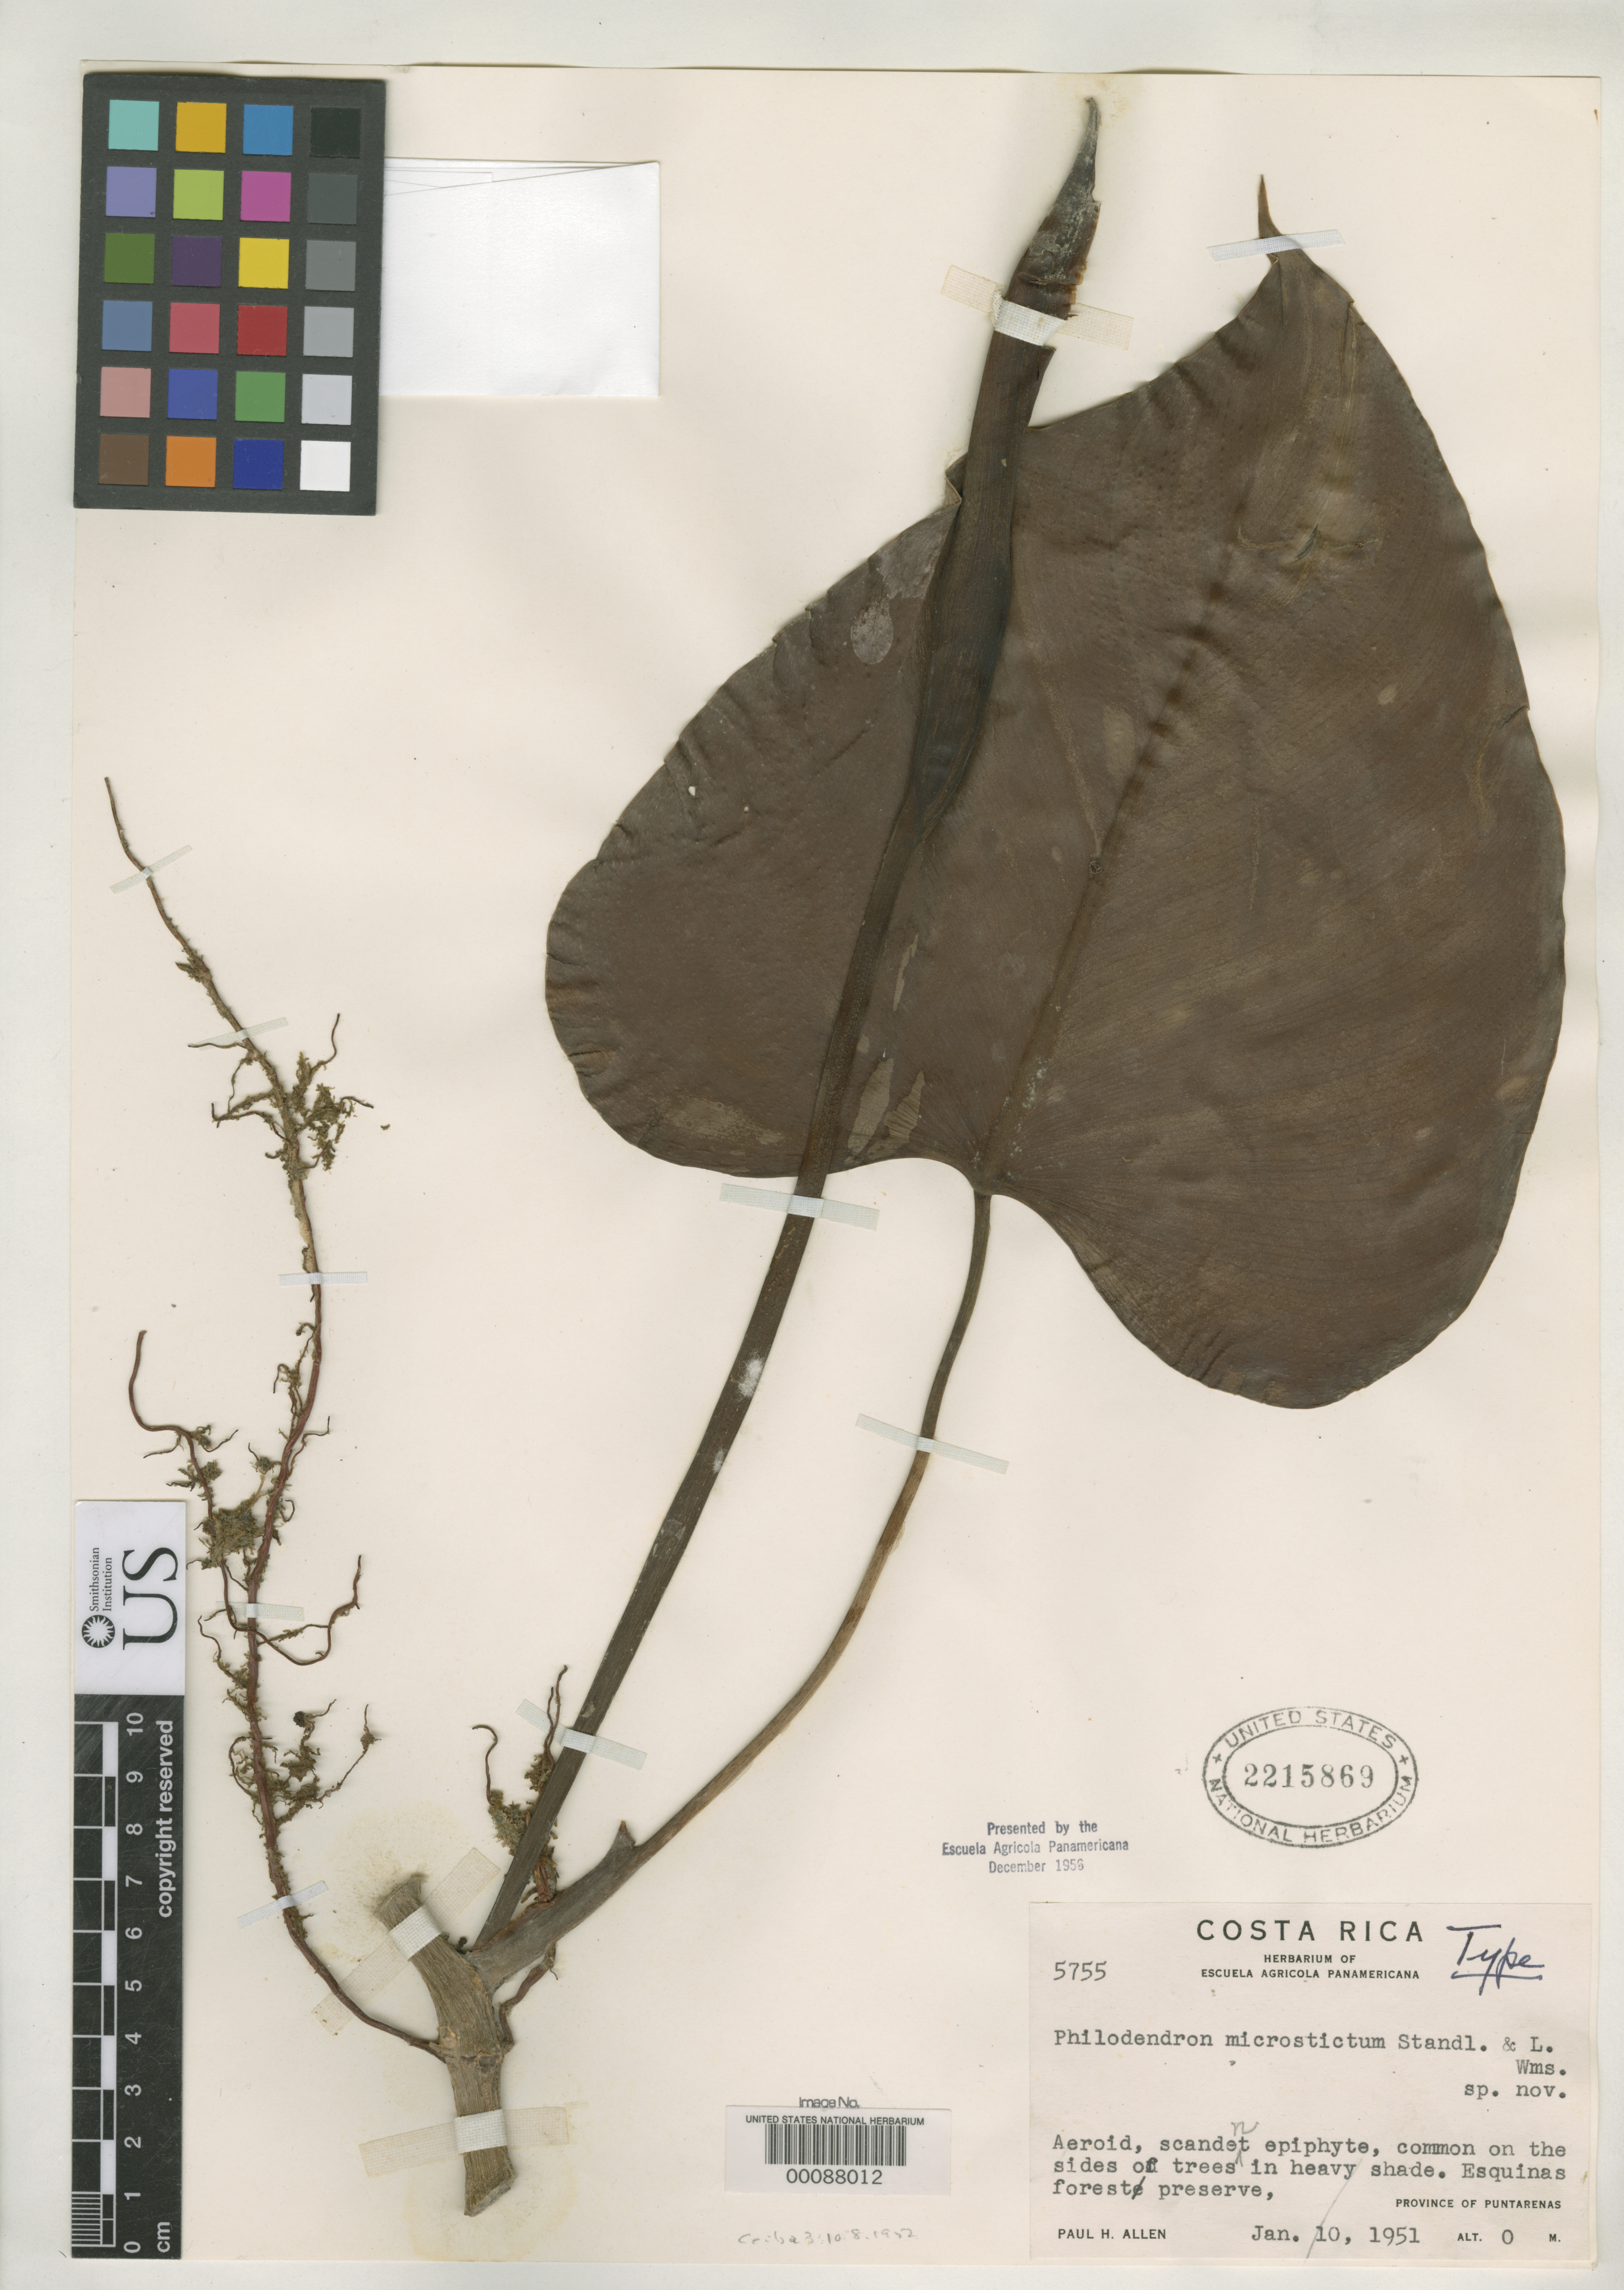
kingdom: Plantae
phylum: Tracheophyta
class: Liliopsida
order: Alismatales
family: Araceae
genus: Philodendron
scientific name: Philodendron microstictum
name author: Standl. & L.O. Williams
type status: Holotype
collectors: P. H. Allen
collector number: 5755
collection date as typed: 10 Jan 1951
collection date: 1951-01-10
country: Costa Rica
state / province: Puntarenas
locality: Esquinas Forest Reserve.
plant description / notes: "Presented by the Escuela Agricola Panamericana December 1956." Holotype, transferred from EAP to US (see Dorr et al. 2009, Taxon 58: 993-1001).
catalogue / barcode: US 2215869